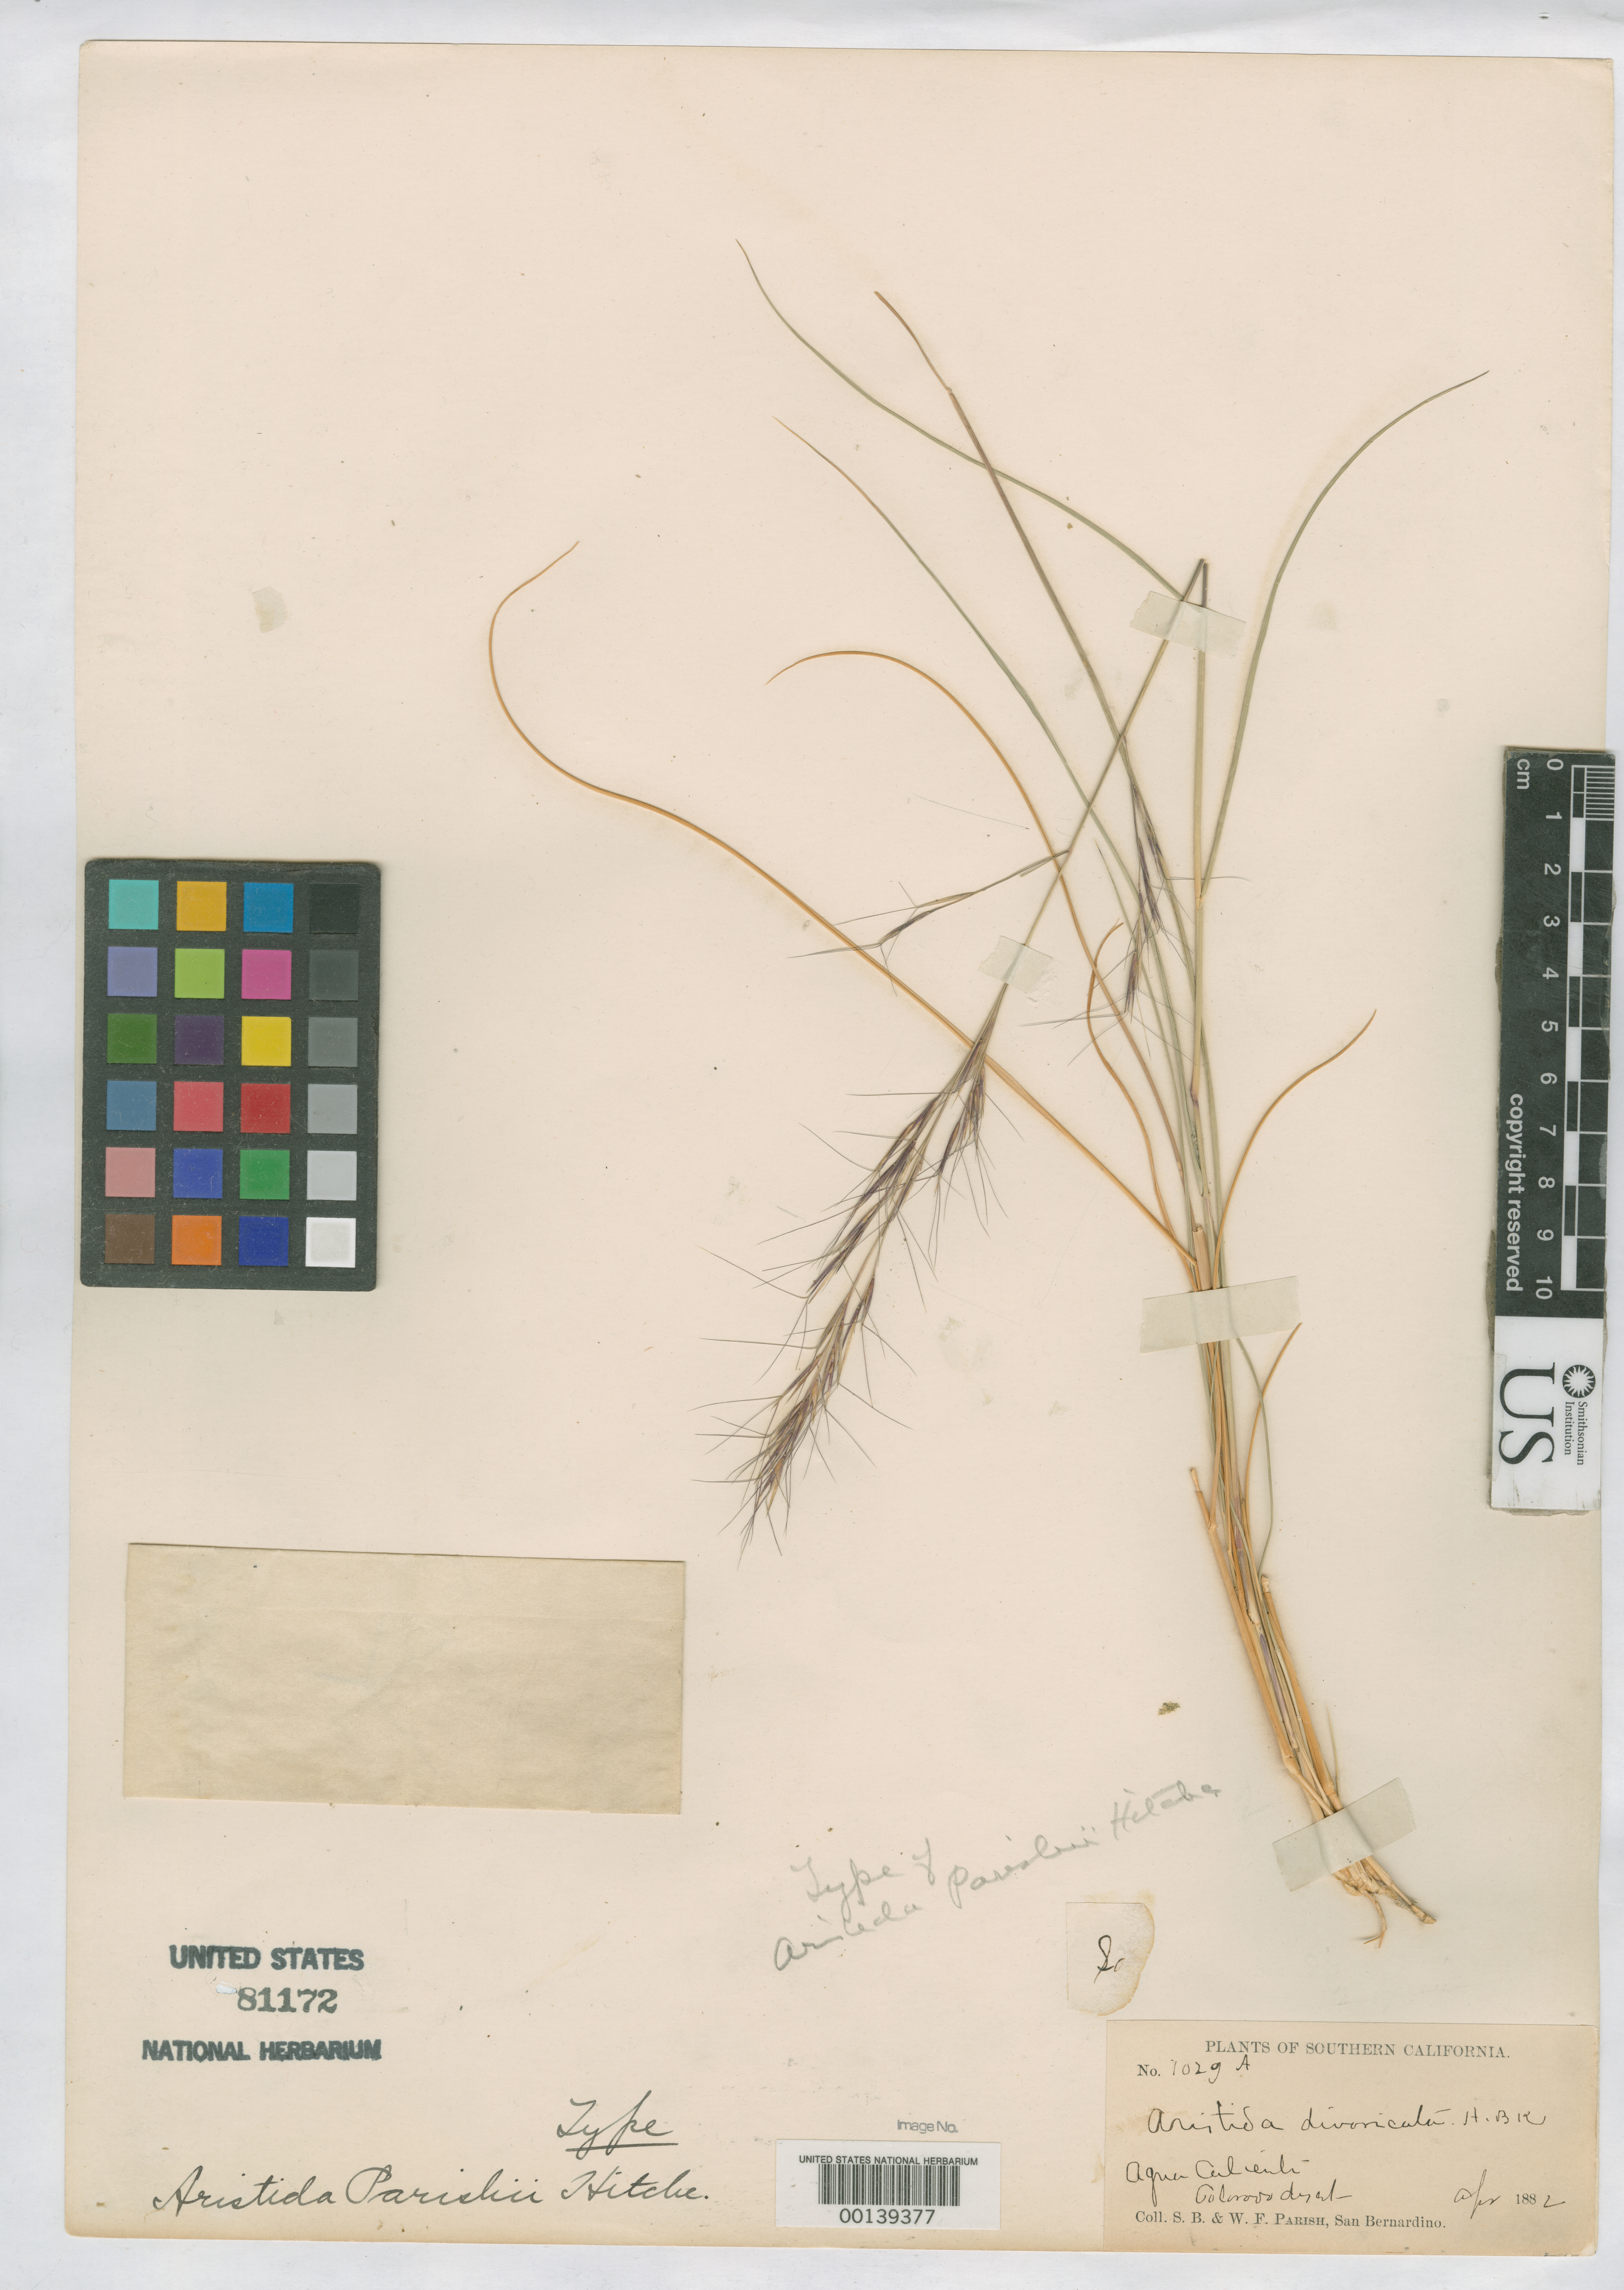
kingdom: Plantae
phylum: Tracheophyta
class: Liliopsida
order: Poales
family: Poaceae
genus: Aristida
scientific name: Aristida parishii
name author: Hitchc. in Jeps.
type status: Type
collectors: S. B. Parish & W. F. Parish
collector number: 1029a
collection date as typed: Apr 1882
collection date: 1882-04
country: United States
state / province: California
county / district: Riverside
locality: Agua Caliente, Colorado Desert.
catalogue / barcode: US 81172